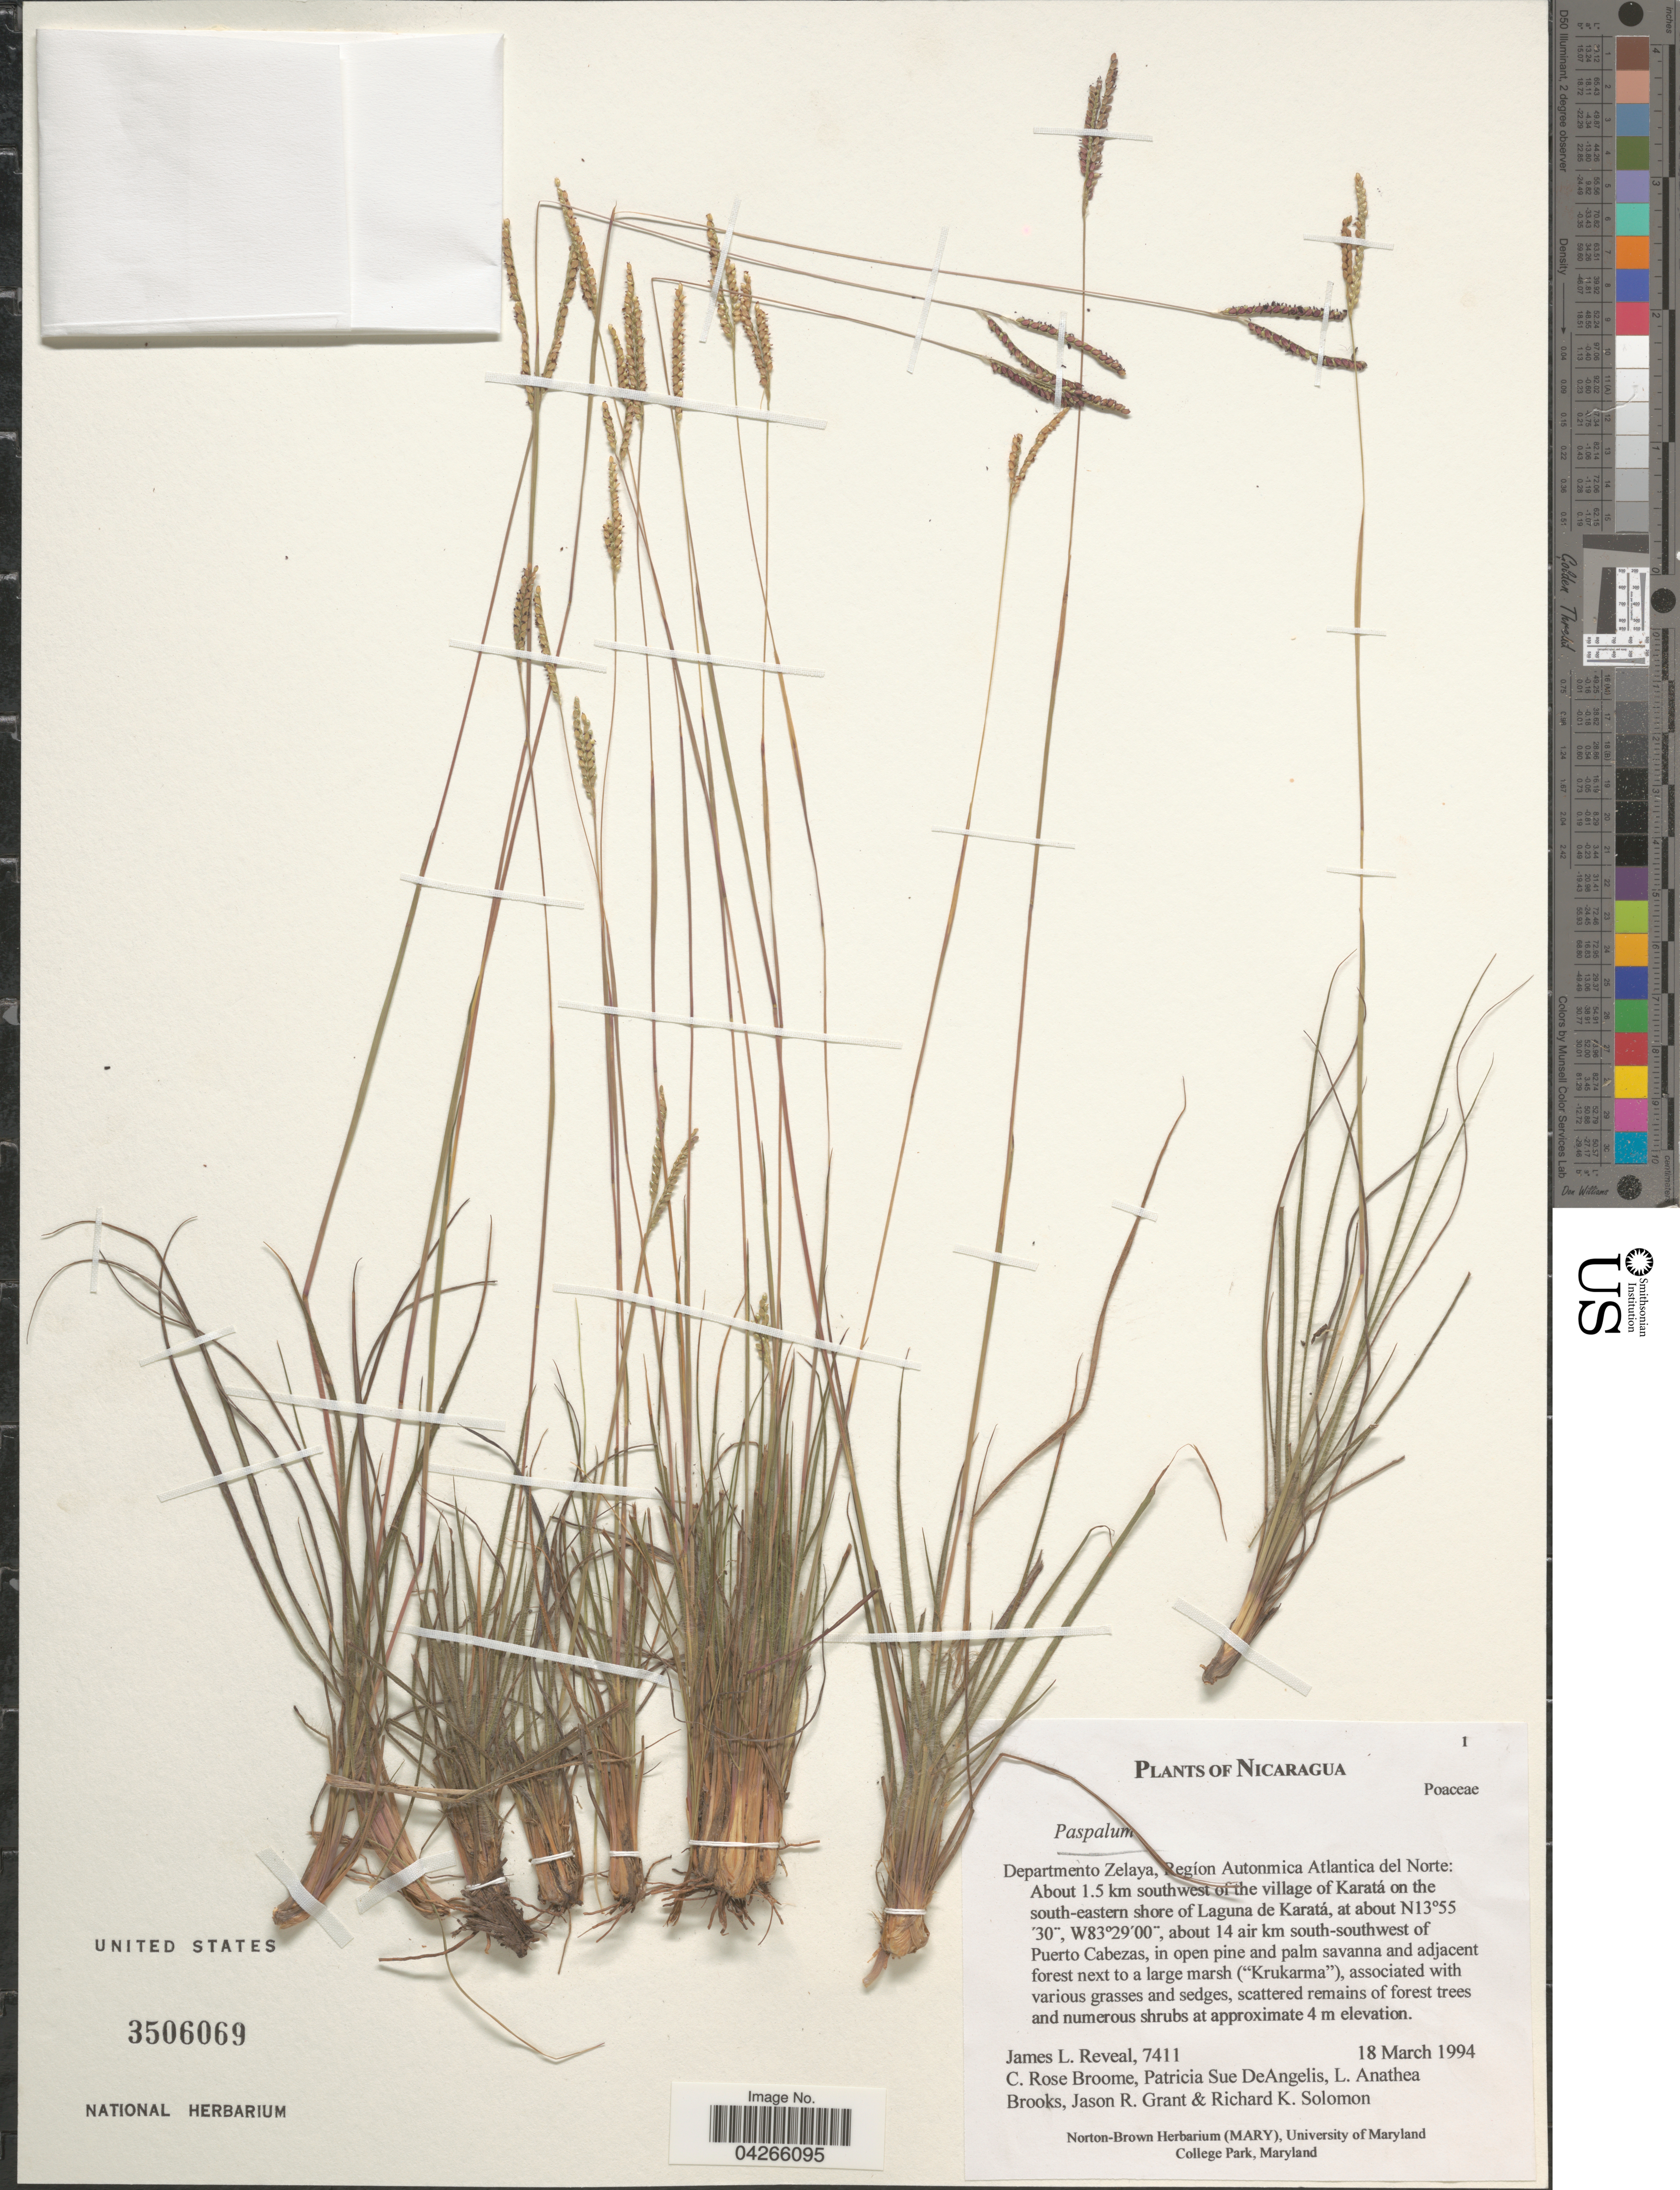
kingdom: Plantae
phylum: Tracheophyta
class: Liliopsida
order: Poales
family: Poaceae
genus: Paspalum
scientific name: Paspalum sp.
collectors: J. L. Reveal, C. Broome, P. DeAngelis, L. Brooks & et al.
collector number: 7411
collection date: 1994-03-18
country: Nicaragua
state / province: Atlántico Norte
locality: Departmento Zelaya, Regíon Autonmica Atlantica del Norte: About 1.5 km southwest of the village of Karatá on the south-eastern shore of Laguna de Karatá, about 14 air km south-southwest of Puerto Cabezas.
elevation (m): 4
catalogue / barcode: US 3506069